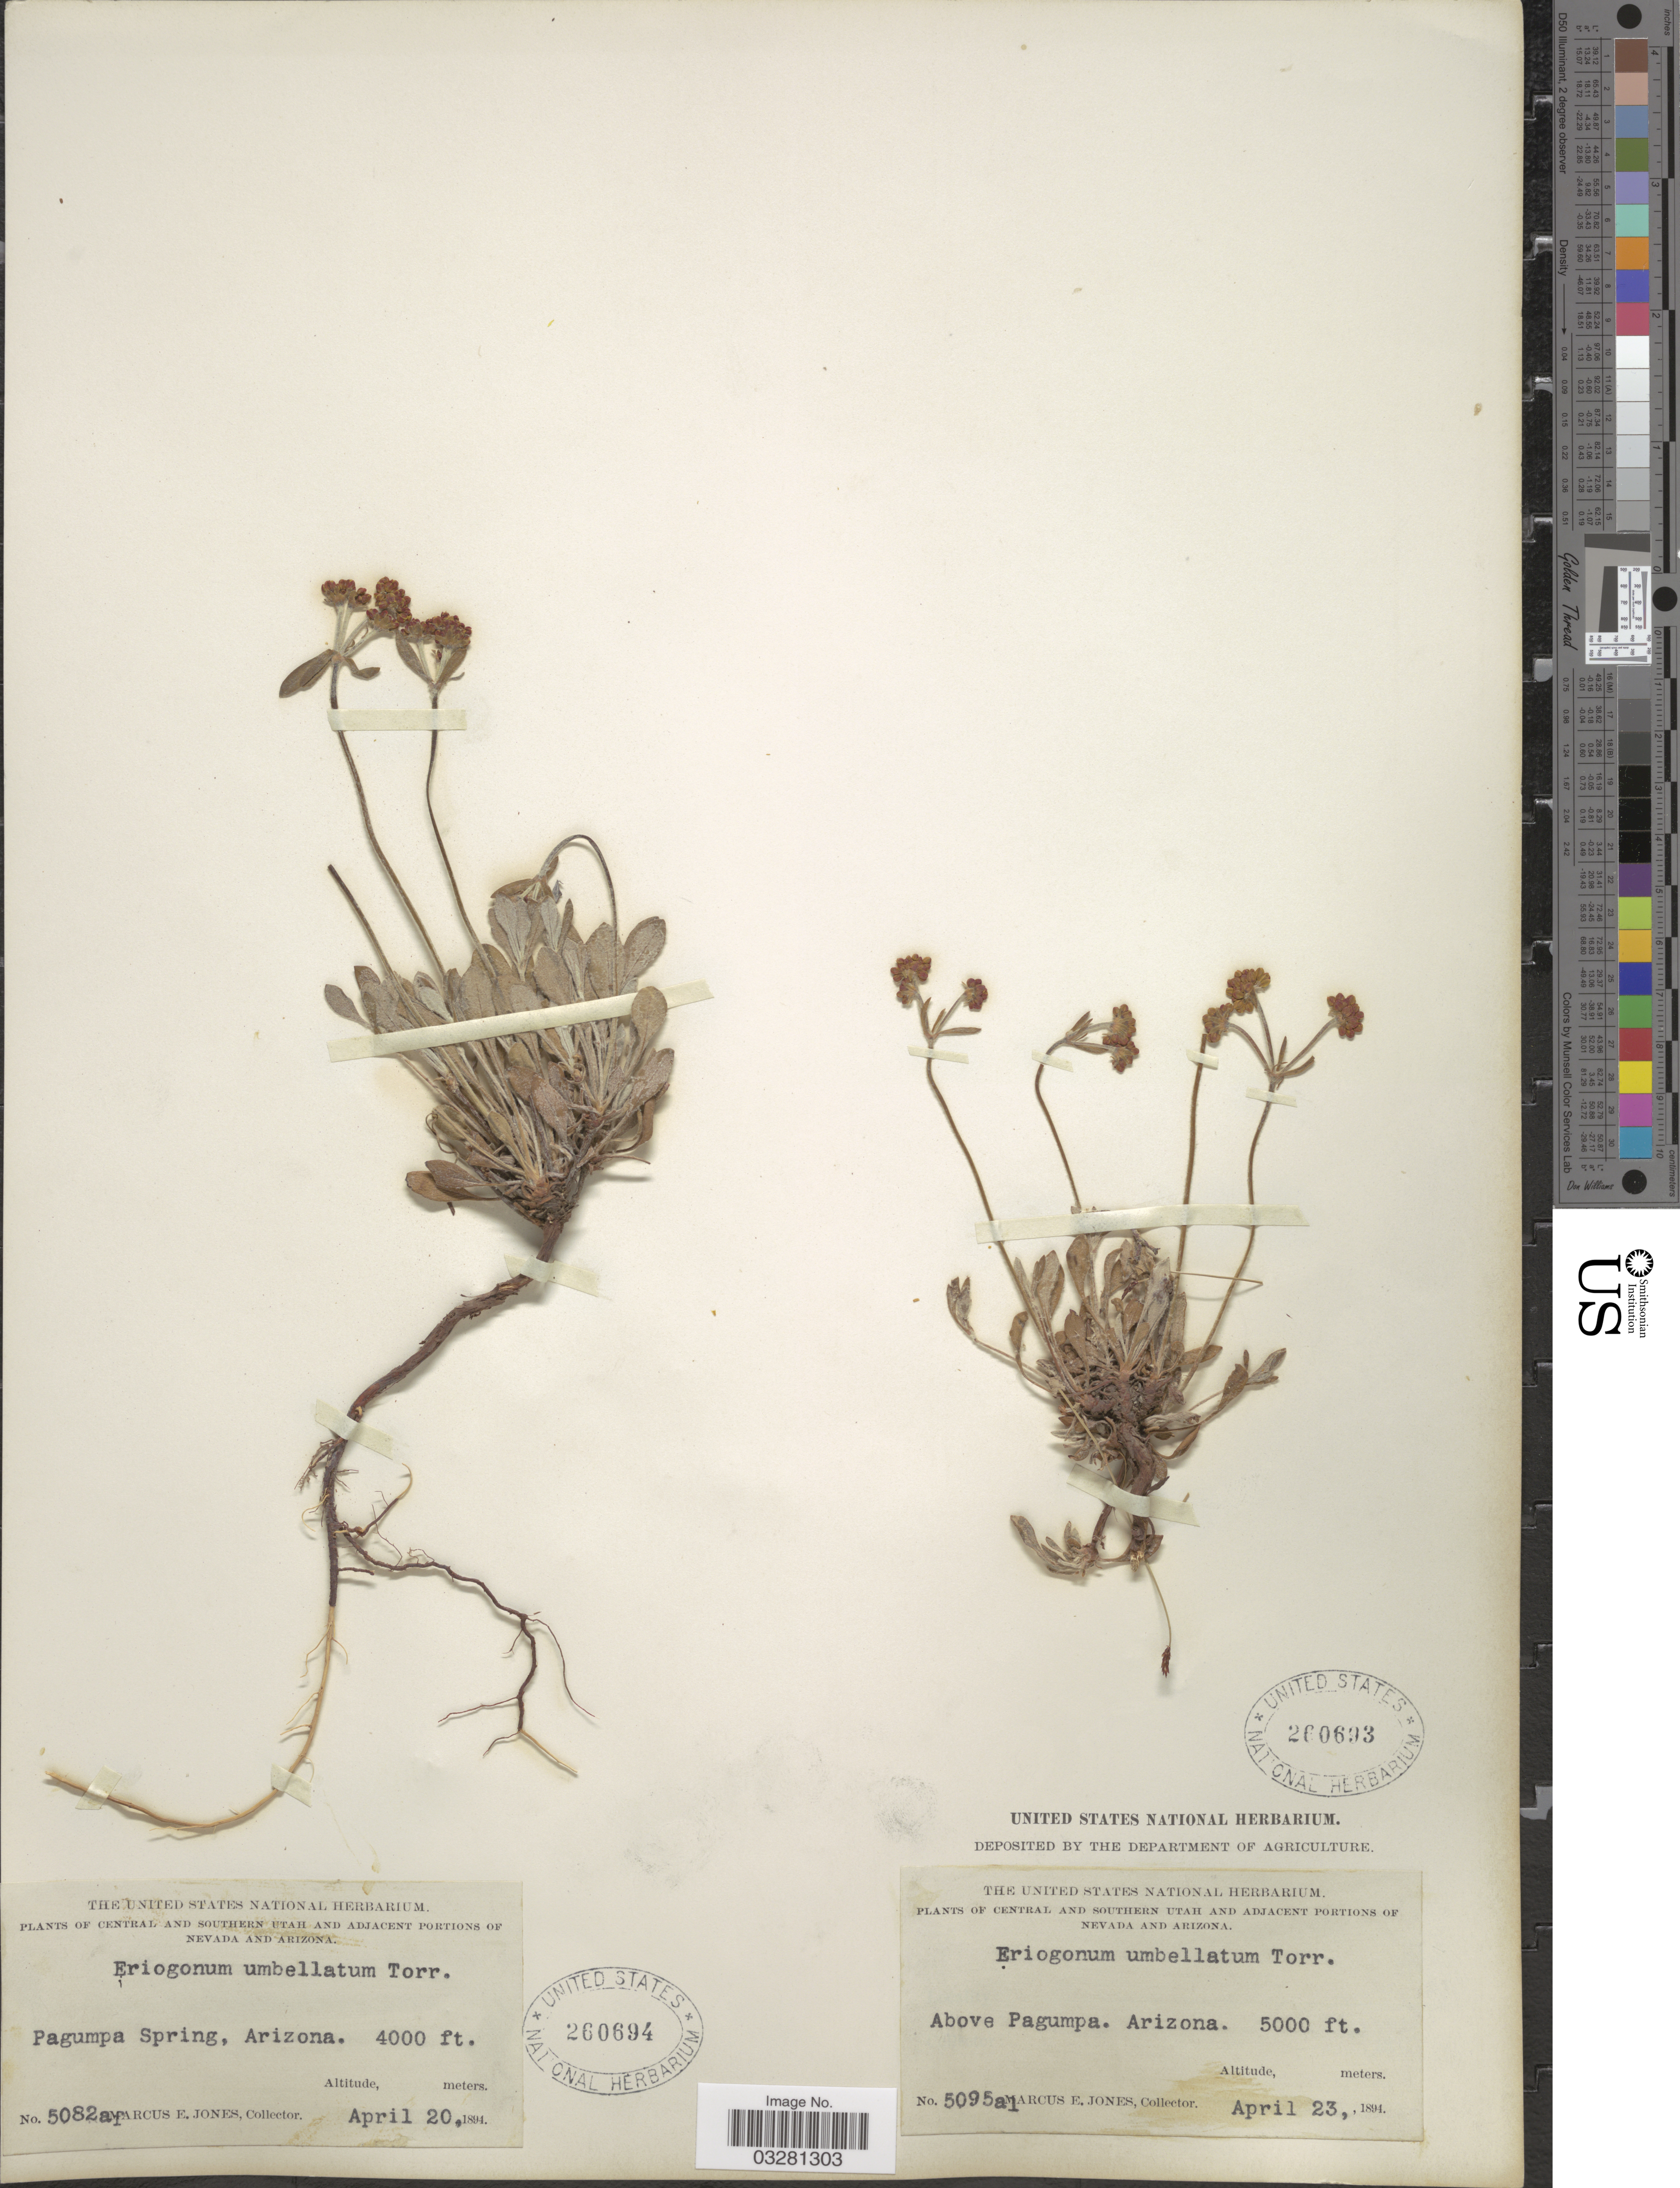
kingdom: Plantae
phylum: Tracheophyta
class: Magnoliopsida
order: Caryophyllales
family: Polygonaceae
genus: Eriogonum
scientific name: Eriogonum umbellatum var. umbellatum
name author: Torr.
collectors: M. E. Jones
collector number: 5095a1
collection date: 1894-04-23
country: United States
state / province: Arizona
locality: Adjacent portions of Arizona. Above Pagumpa.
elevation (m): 1524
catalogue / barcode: US 260693-2